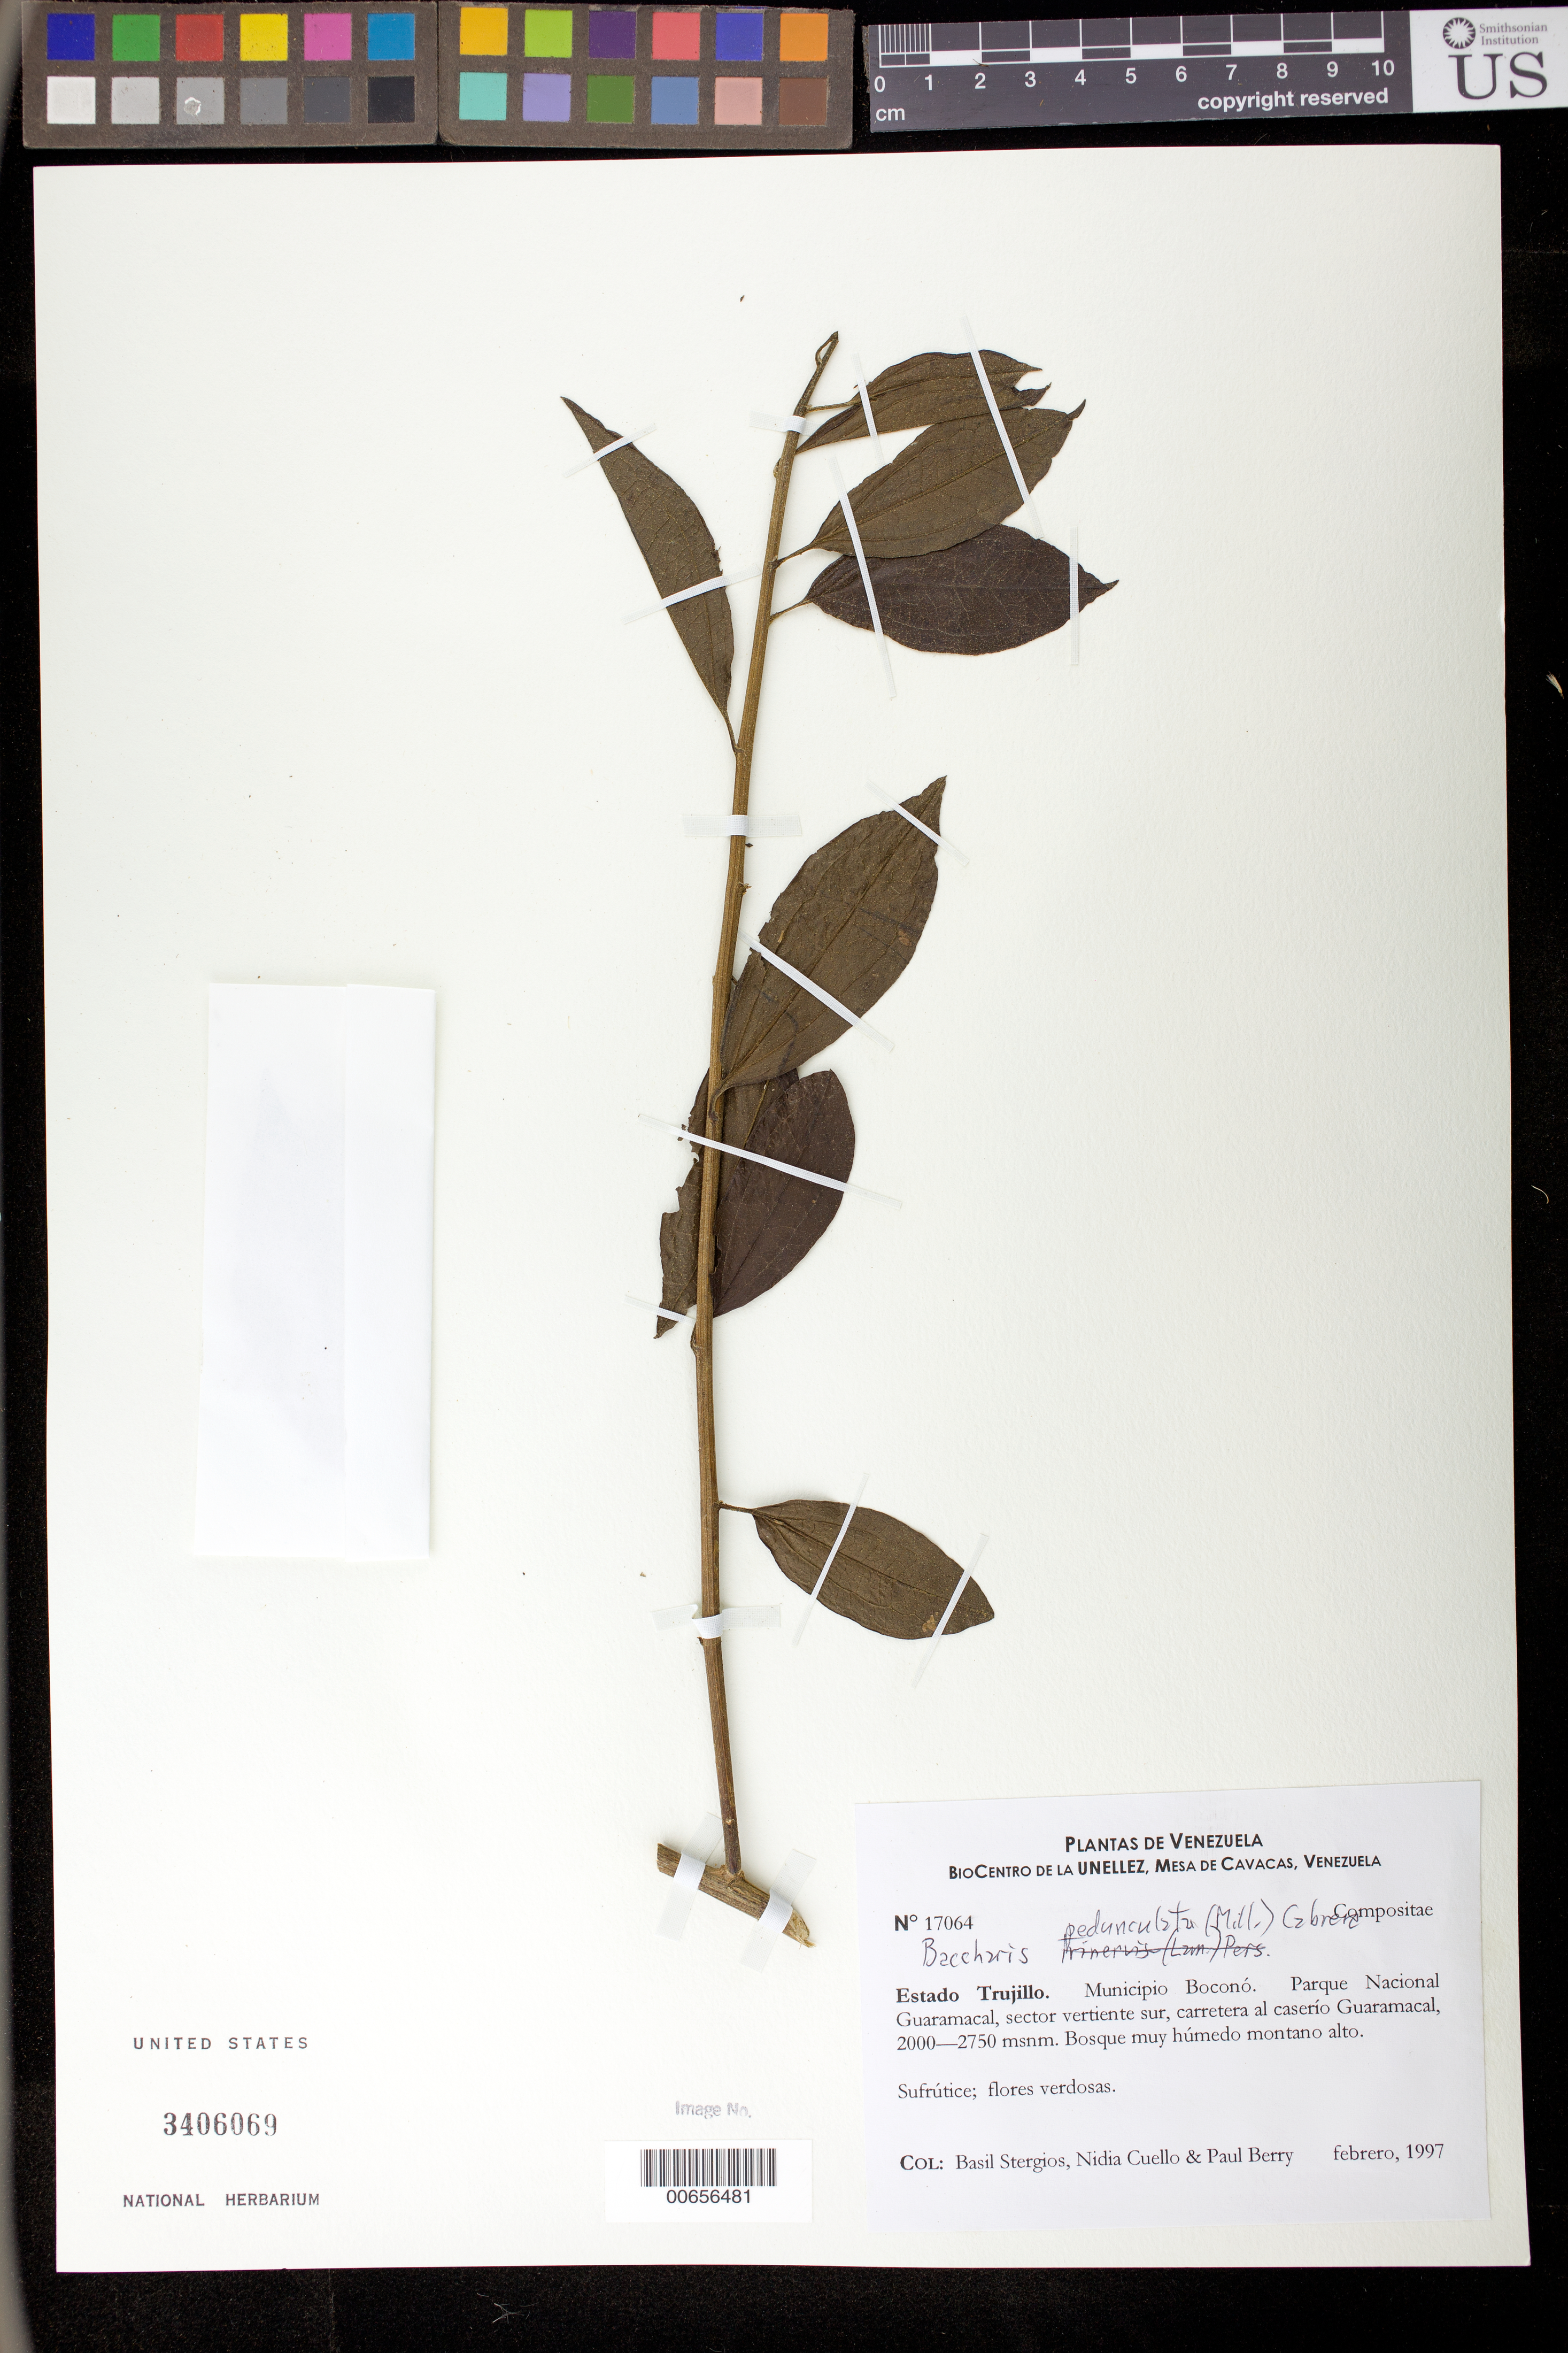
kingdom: Plantae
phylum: Tracheophyta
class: Magnoliopsida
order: Asterales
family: Asteraceae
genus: Baccharis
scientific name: Baccharis pedunculata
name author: (Mill.) Cabrera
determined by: Robinson, Harold E., (US)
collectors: B. G. Stergios, N. L. Cuello & P. Berry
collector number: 17064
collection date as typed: Feb 1997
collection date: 1997-02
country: Venezuela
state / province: Trujillo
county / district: Boconó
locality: Parque Nacional Guaramacal. Sector vertiente S. Carretera al caserío Guaramacal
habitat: Bosque muy húmedo montano alto.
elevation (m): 2000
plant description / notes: PORT, US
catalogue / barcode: US 3406069